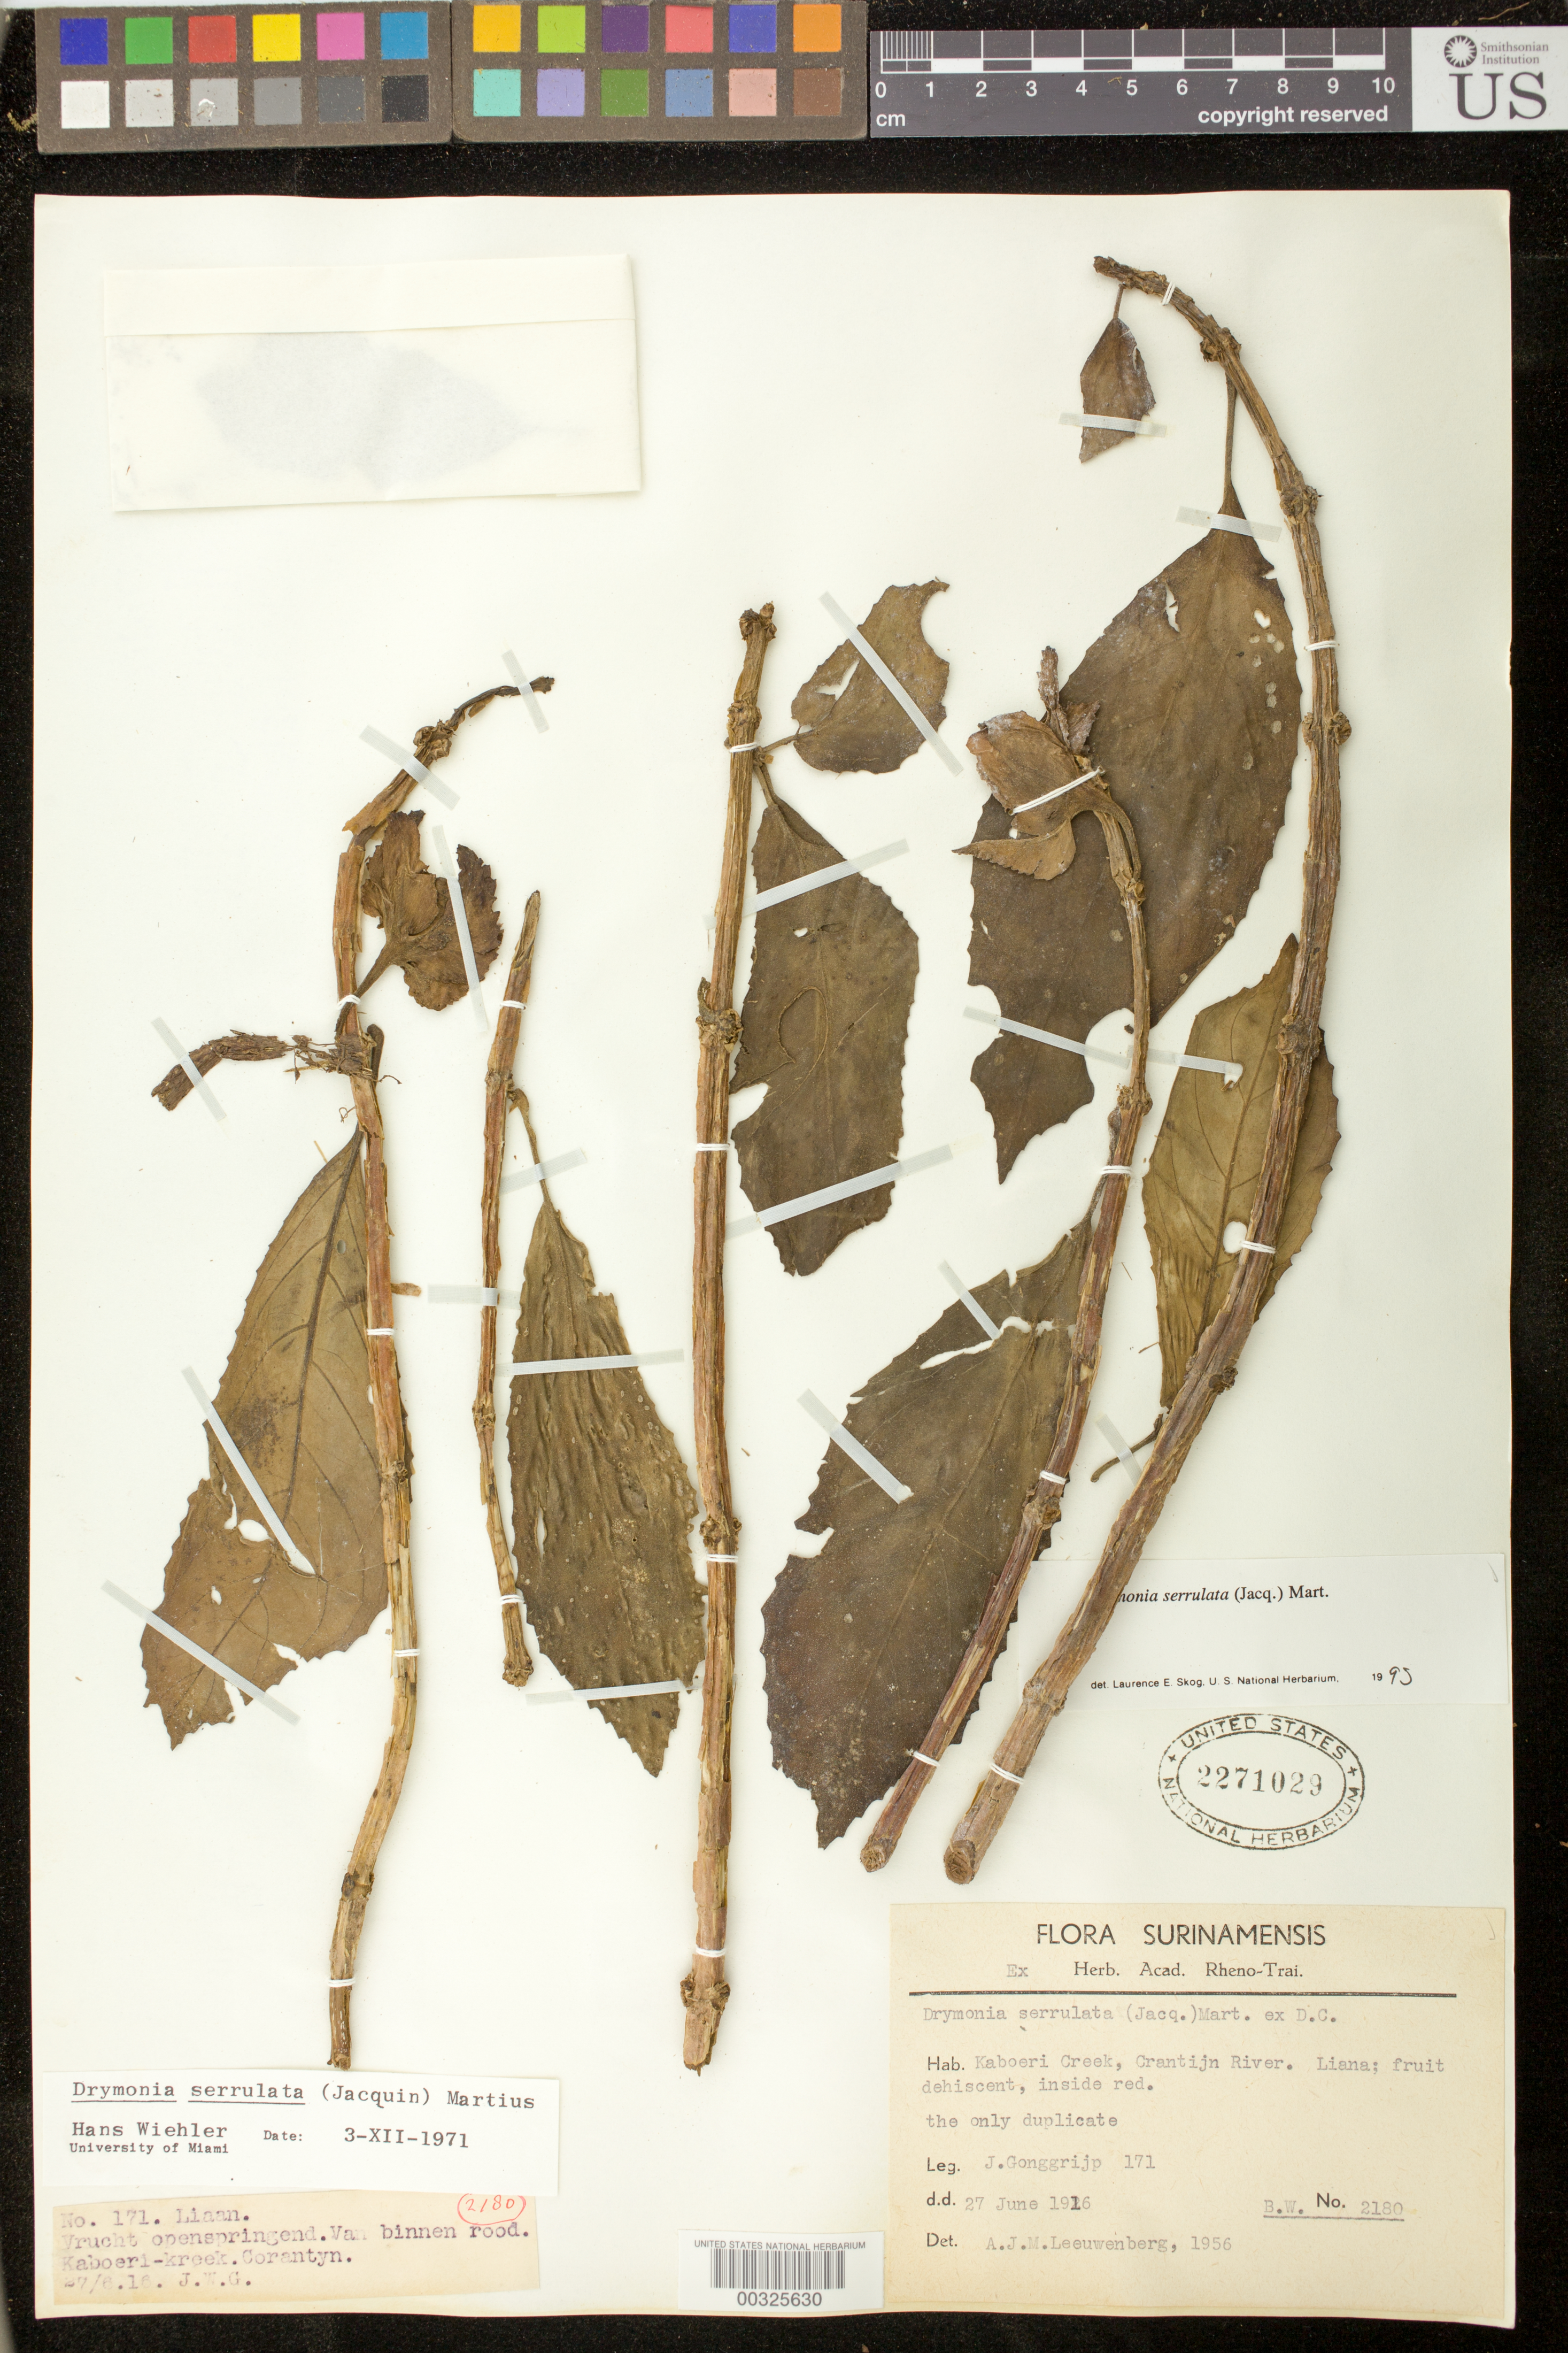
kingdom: Plantae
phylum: Tracheophyta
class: Magnoliopsida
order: Lamiales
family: Gesneriaceae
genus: Drymonia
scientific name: Drymonia serrulata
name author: (Jacq.) Mart.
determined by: Skog, Laurence E.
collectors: J. Gonggrijp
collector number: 171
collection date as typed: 27 Jun 1916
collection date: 1916-06-27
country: Suriname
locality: Kaboeri Creek, Crantijn River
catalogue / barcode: US 2271029